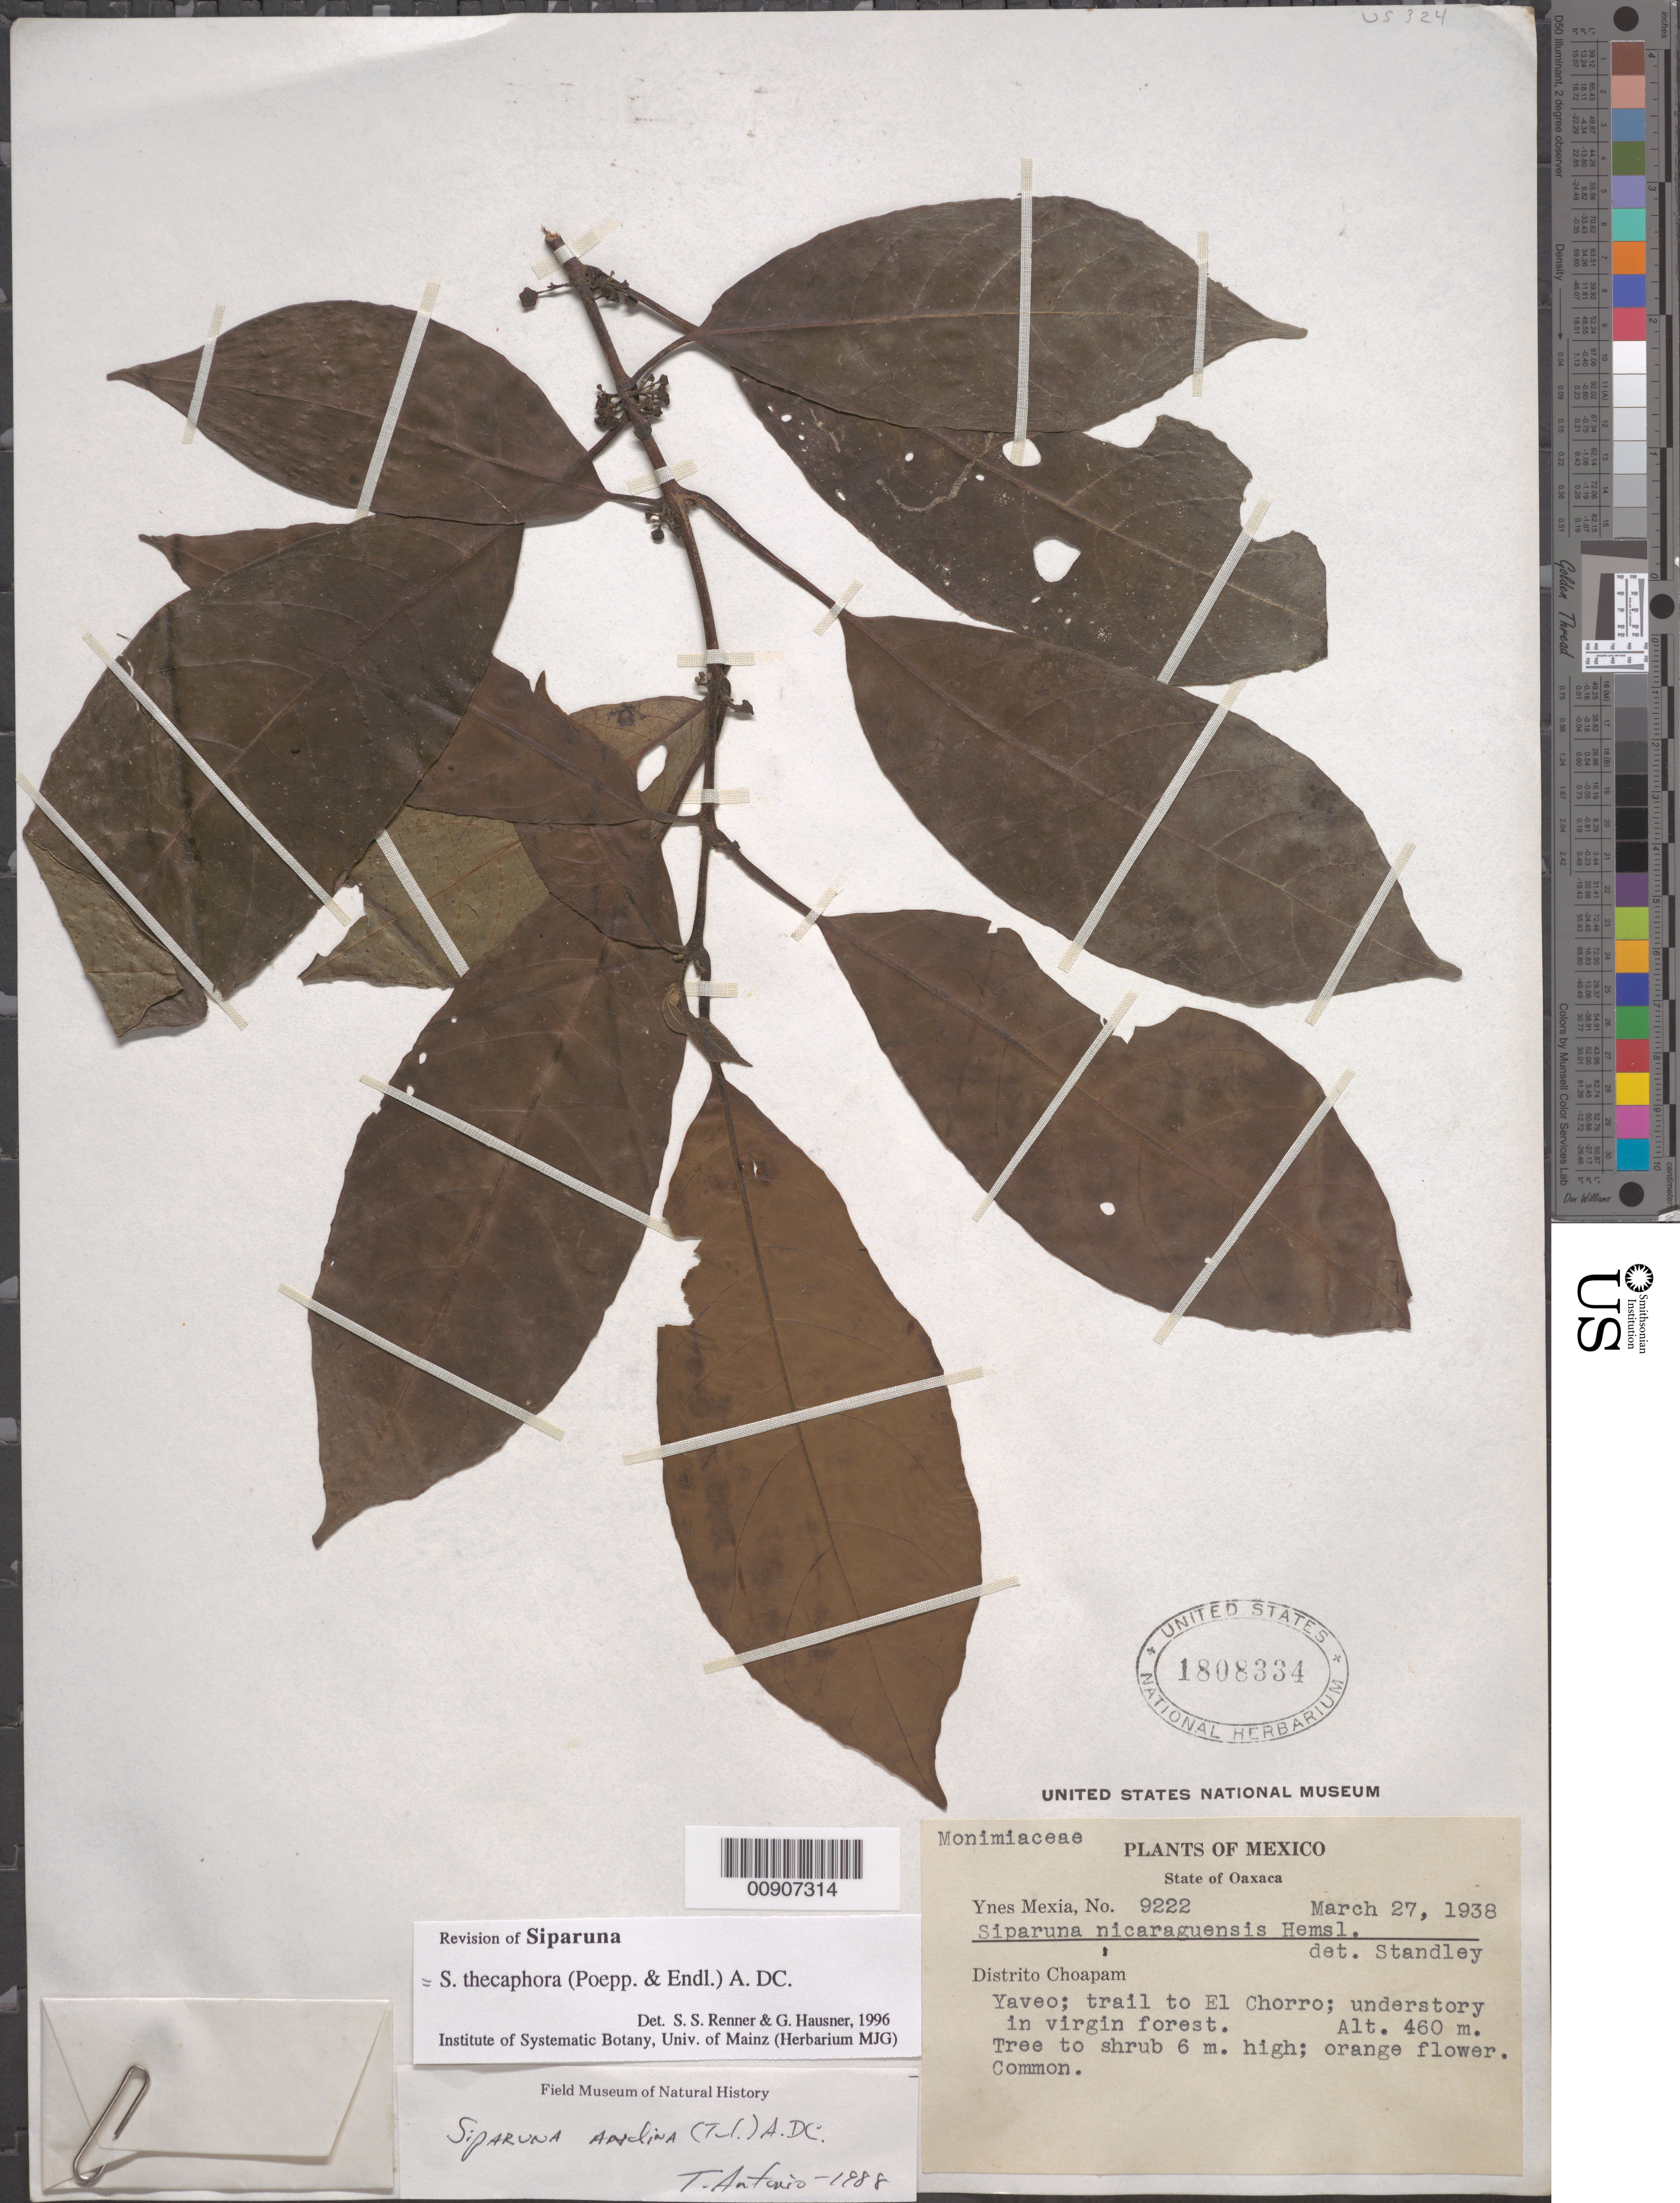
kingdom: Plantae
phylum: Tracheophyta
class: Magnoliopsida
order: Laurales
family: Siparunaceae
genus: Siparuna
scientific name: Siparuna thecaphora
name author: (Poepp. & Endl.) A. DC.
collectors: Y. Mexia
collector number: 9222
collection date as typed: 27 Mar 1938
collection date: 1938-03-27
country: Mexico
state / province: Oaxaca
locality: State of Oaxaca: Distrito Choapam: Yaveo; trail to El Chorro.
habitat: Understory in virgin forest.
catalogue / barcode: US 1808334